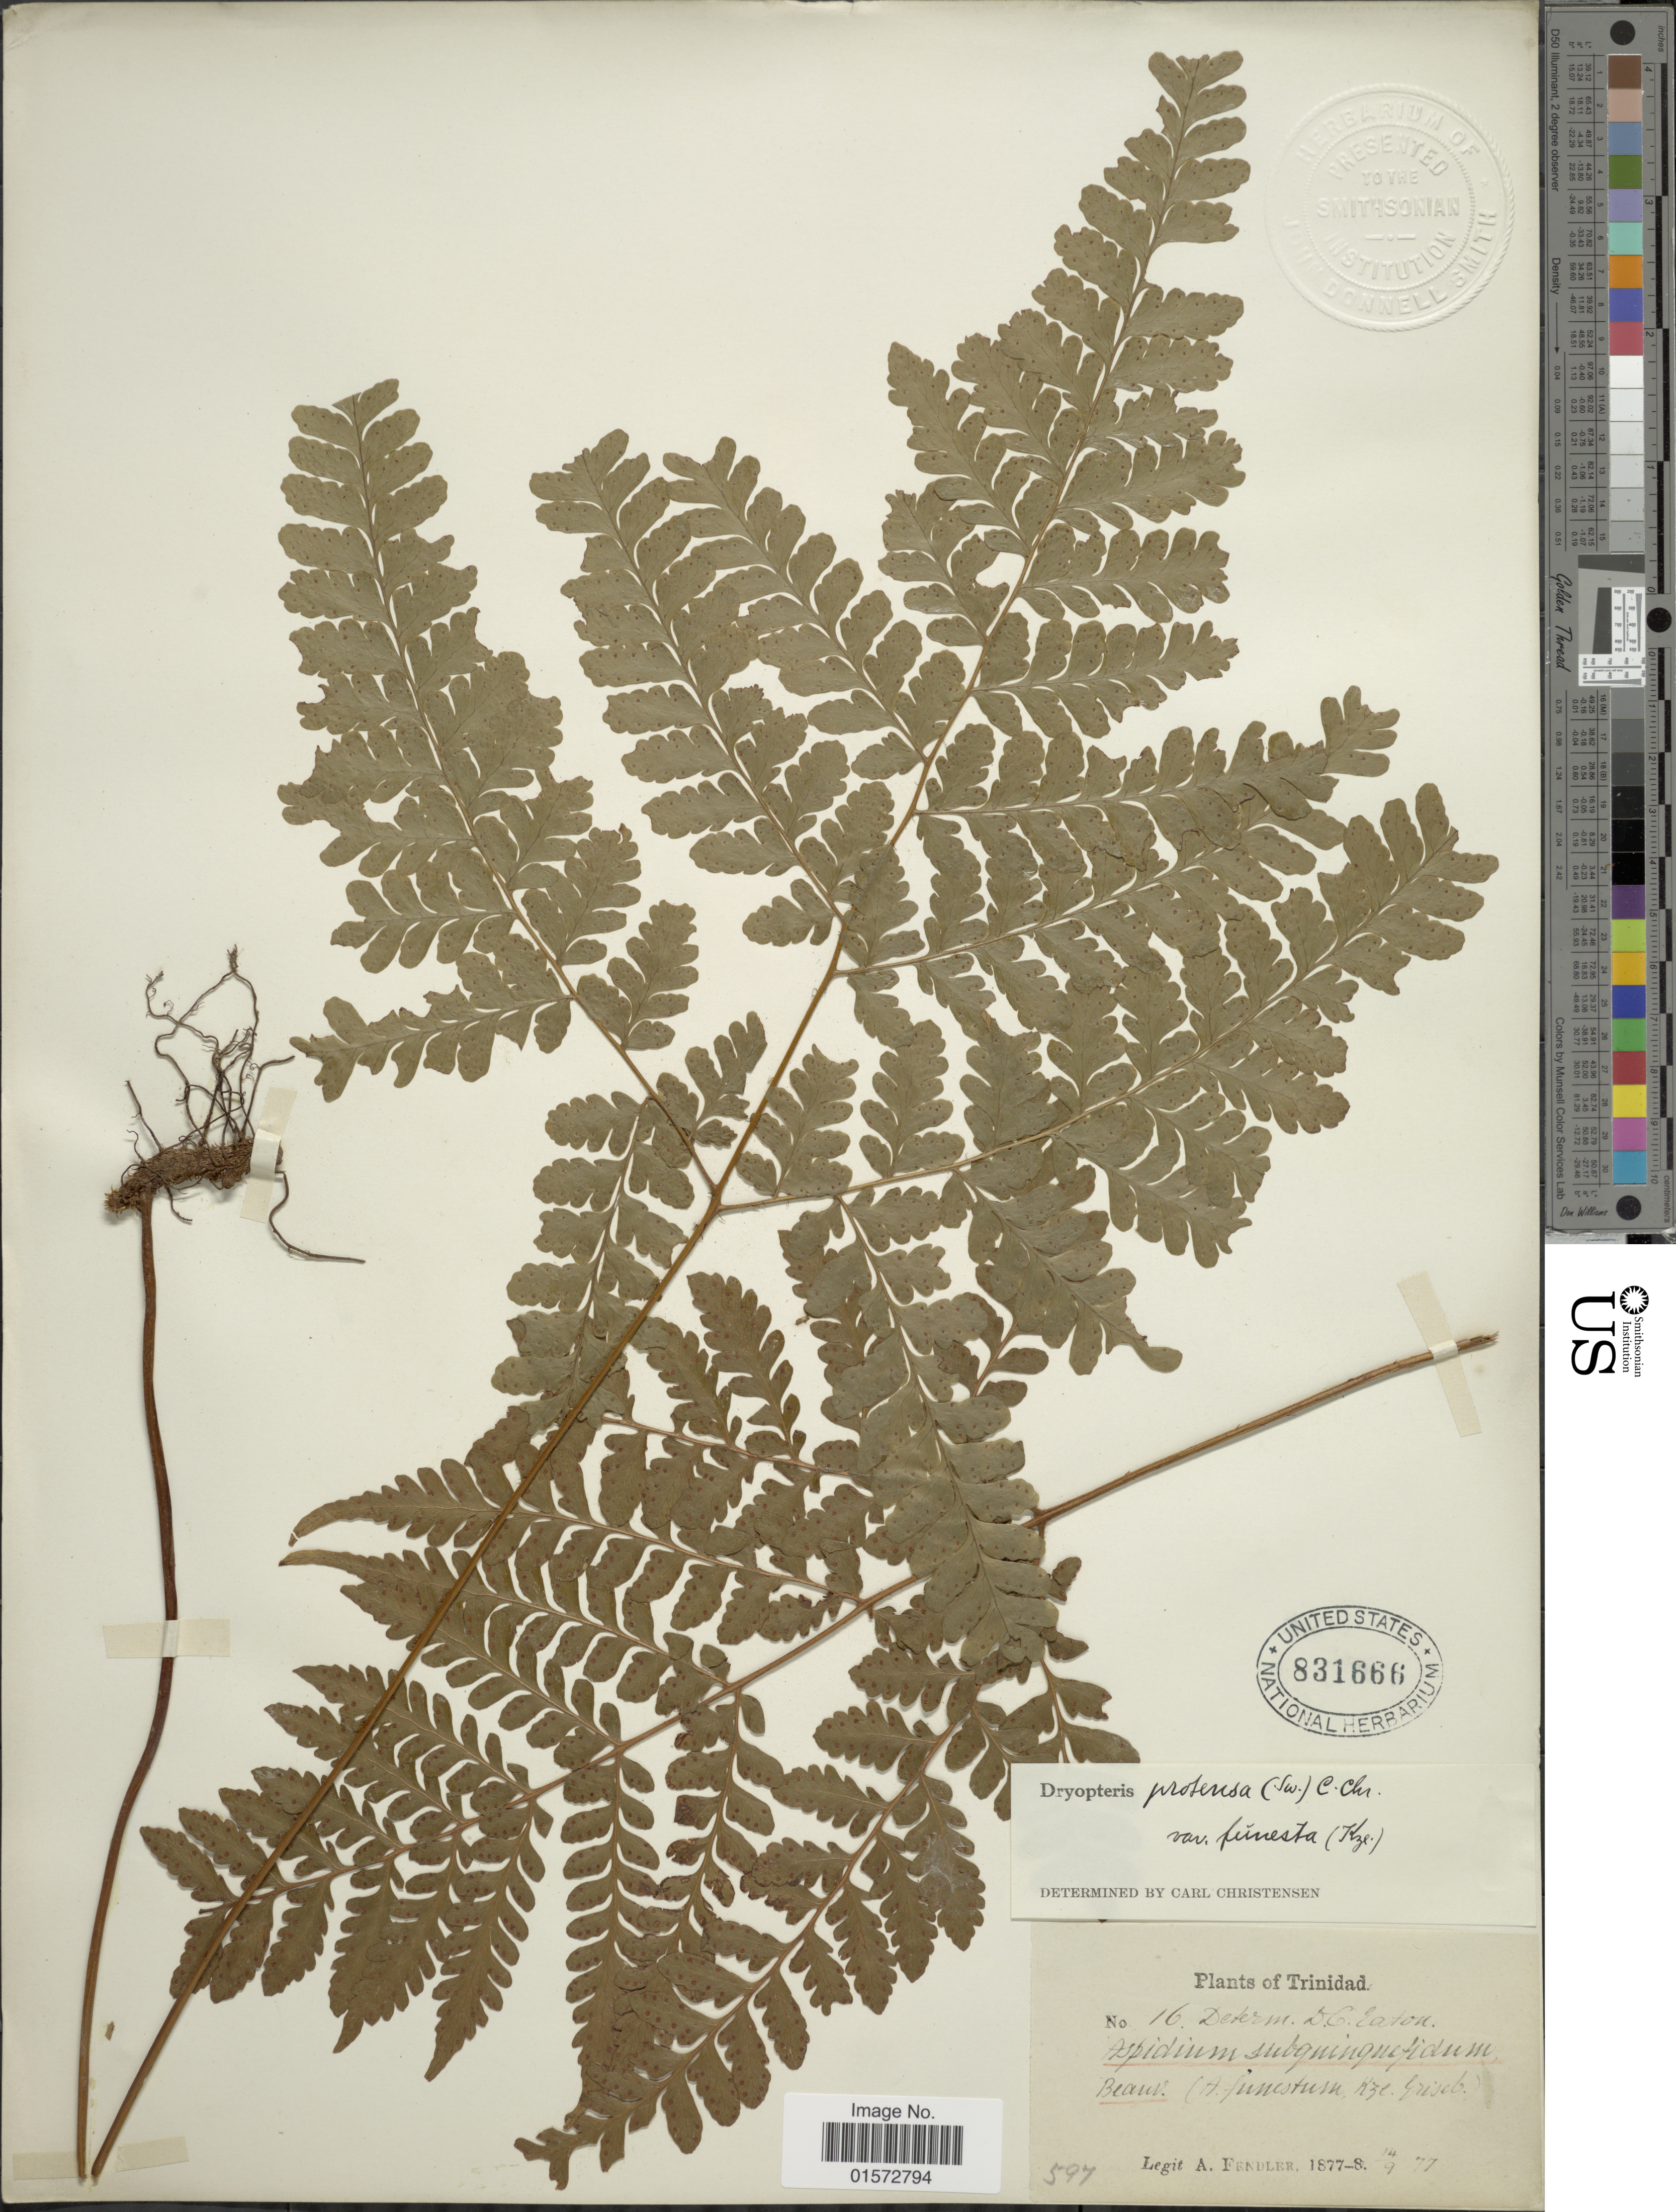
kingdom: Plantae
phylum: Tracheophyta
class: Polypodiopsida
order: Polypodiales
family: Tectariaceae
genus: Triplophyllum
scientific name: Triplophyllum funestum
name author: (Kunze) Holttum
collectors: A. Fendler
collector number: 597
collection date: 1877-09-14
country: Trinidad and Tobago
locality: Trinidad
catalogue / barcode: US 831666